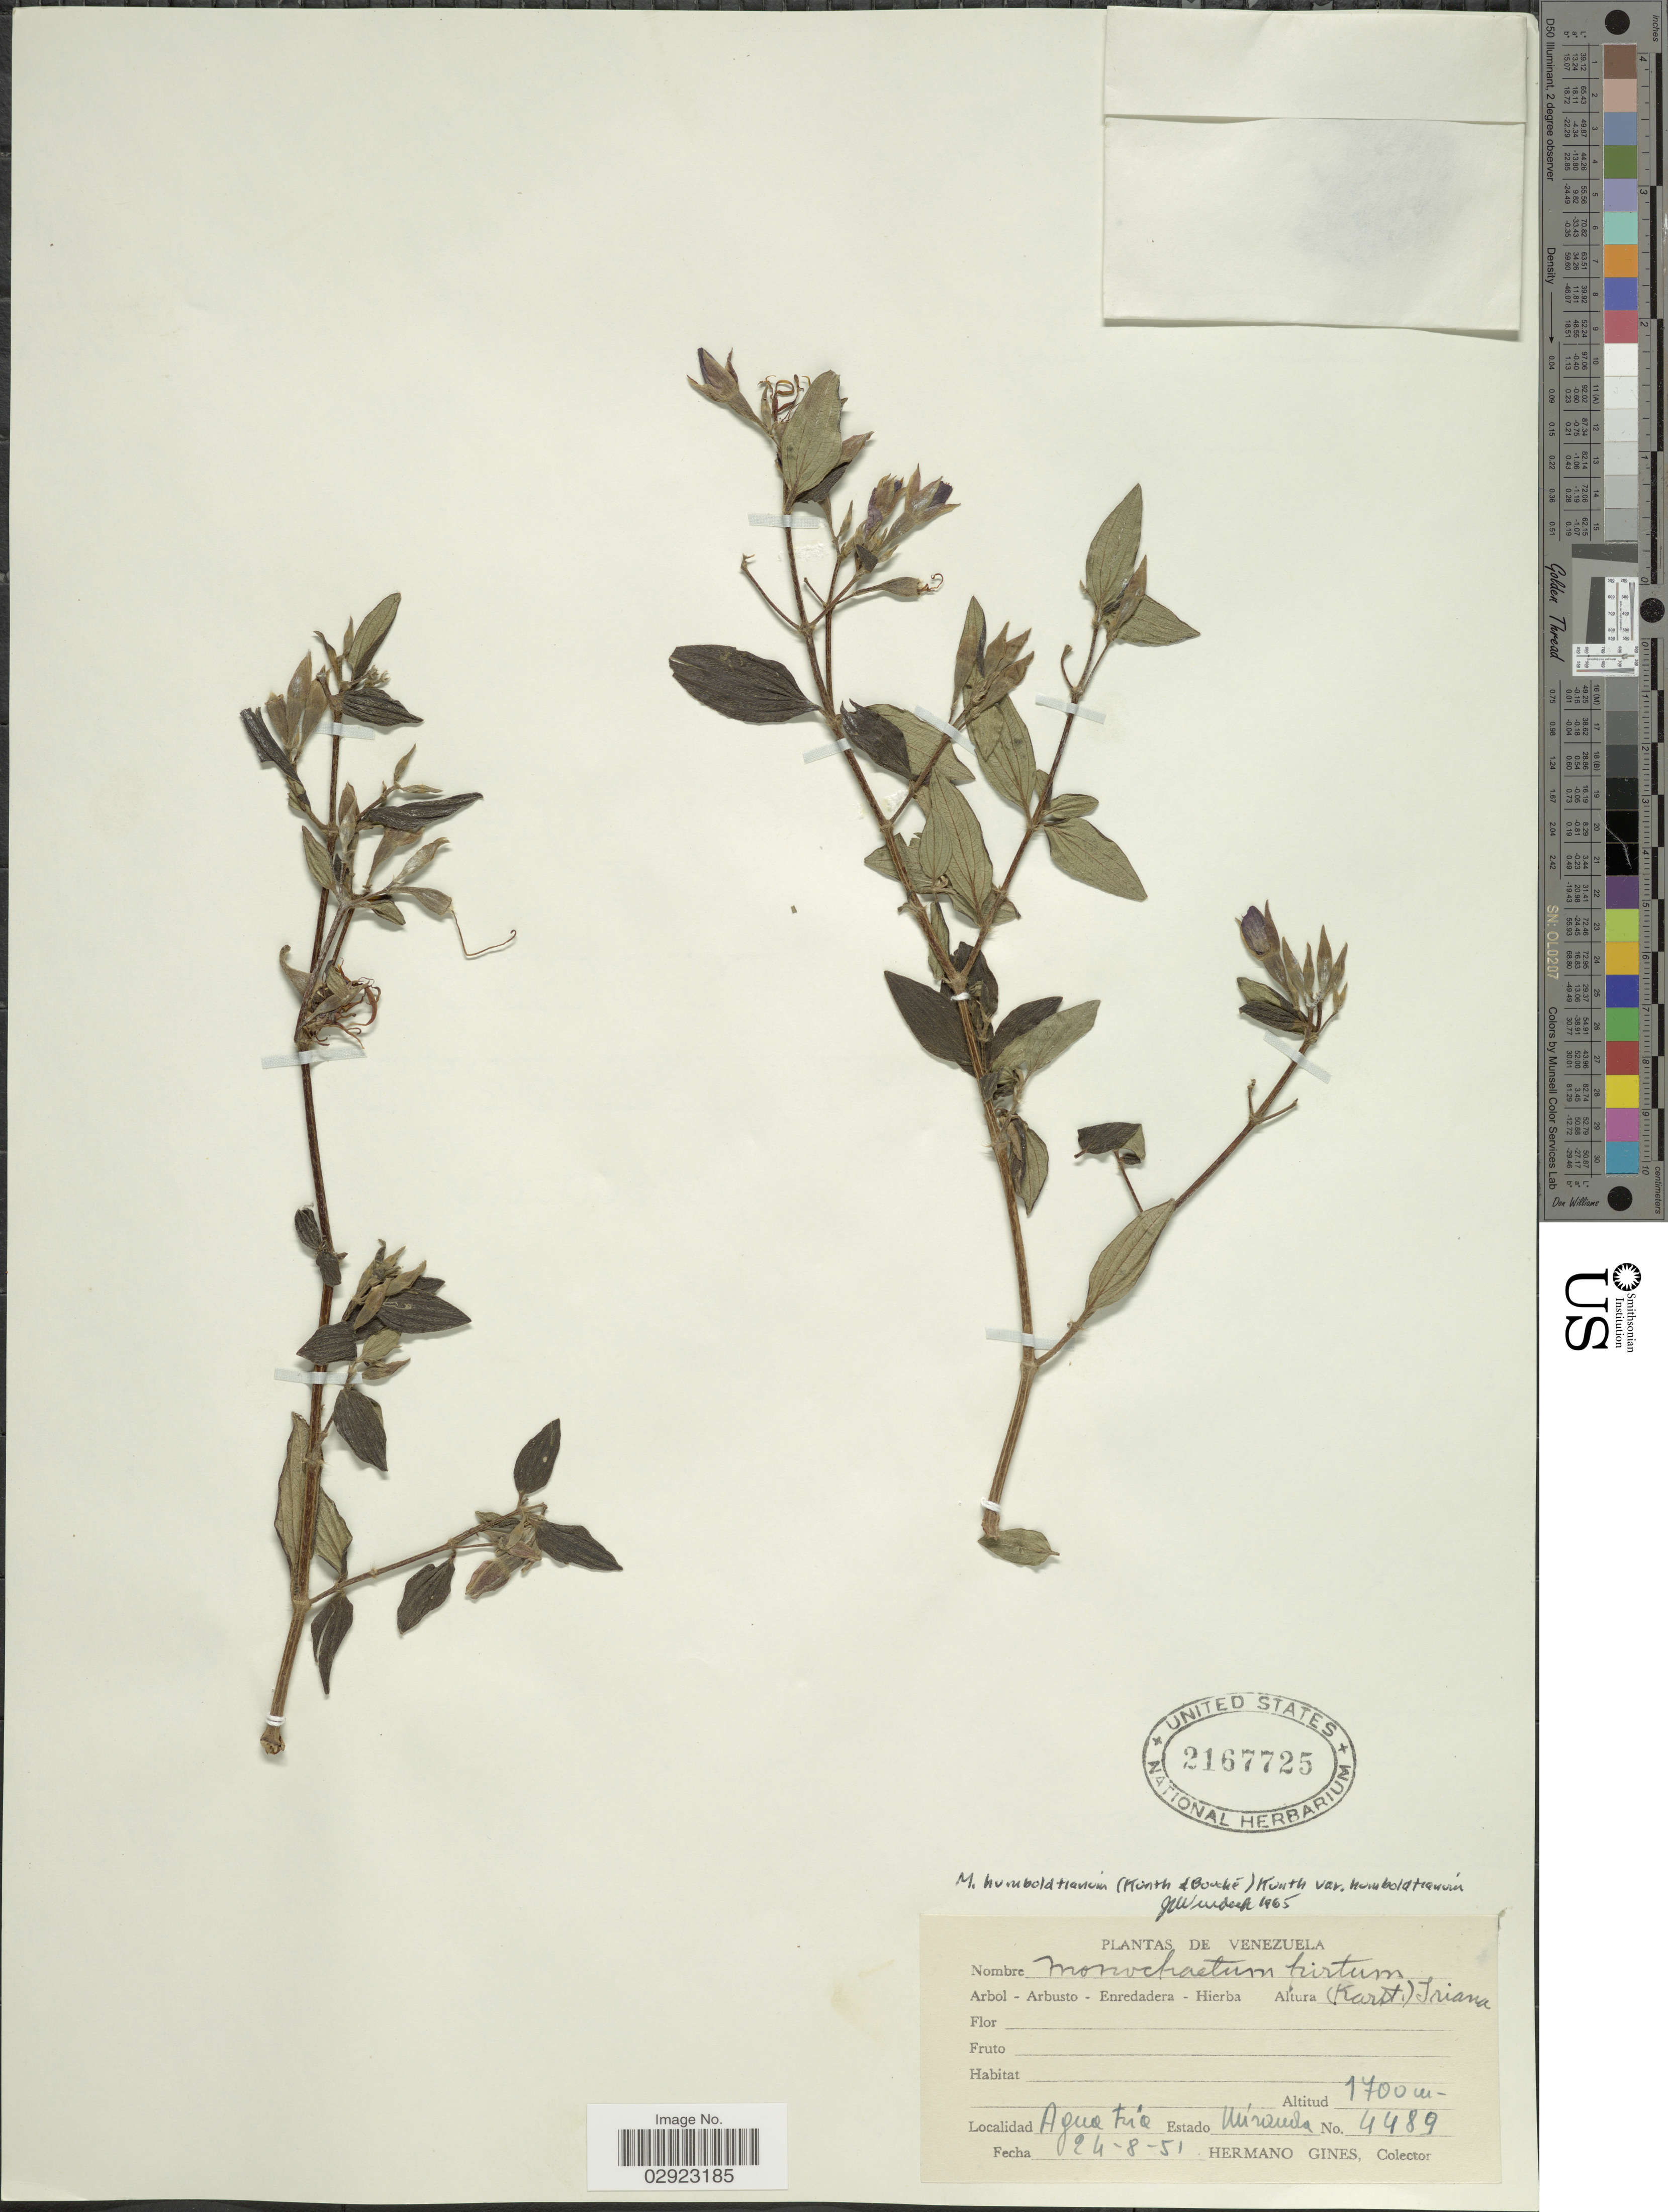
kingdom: Plantae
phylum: Tracheophyta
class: Magnoliopsida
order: Myrtales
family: Melastomataceae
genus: Monochaetum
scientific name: Monochaetum humboldtianum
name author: Kunth ex Walp.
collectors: Bro. Gines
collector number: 4489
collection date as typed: Transcribed d/m/y: 24/8/51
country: Venezuela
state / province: Miranda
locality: Agua Fria.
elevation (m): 1700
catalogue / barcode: US 2167725